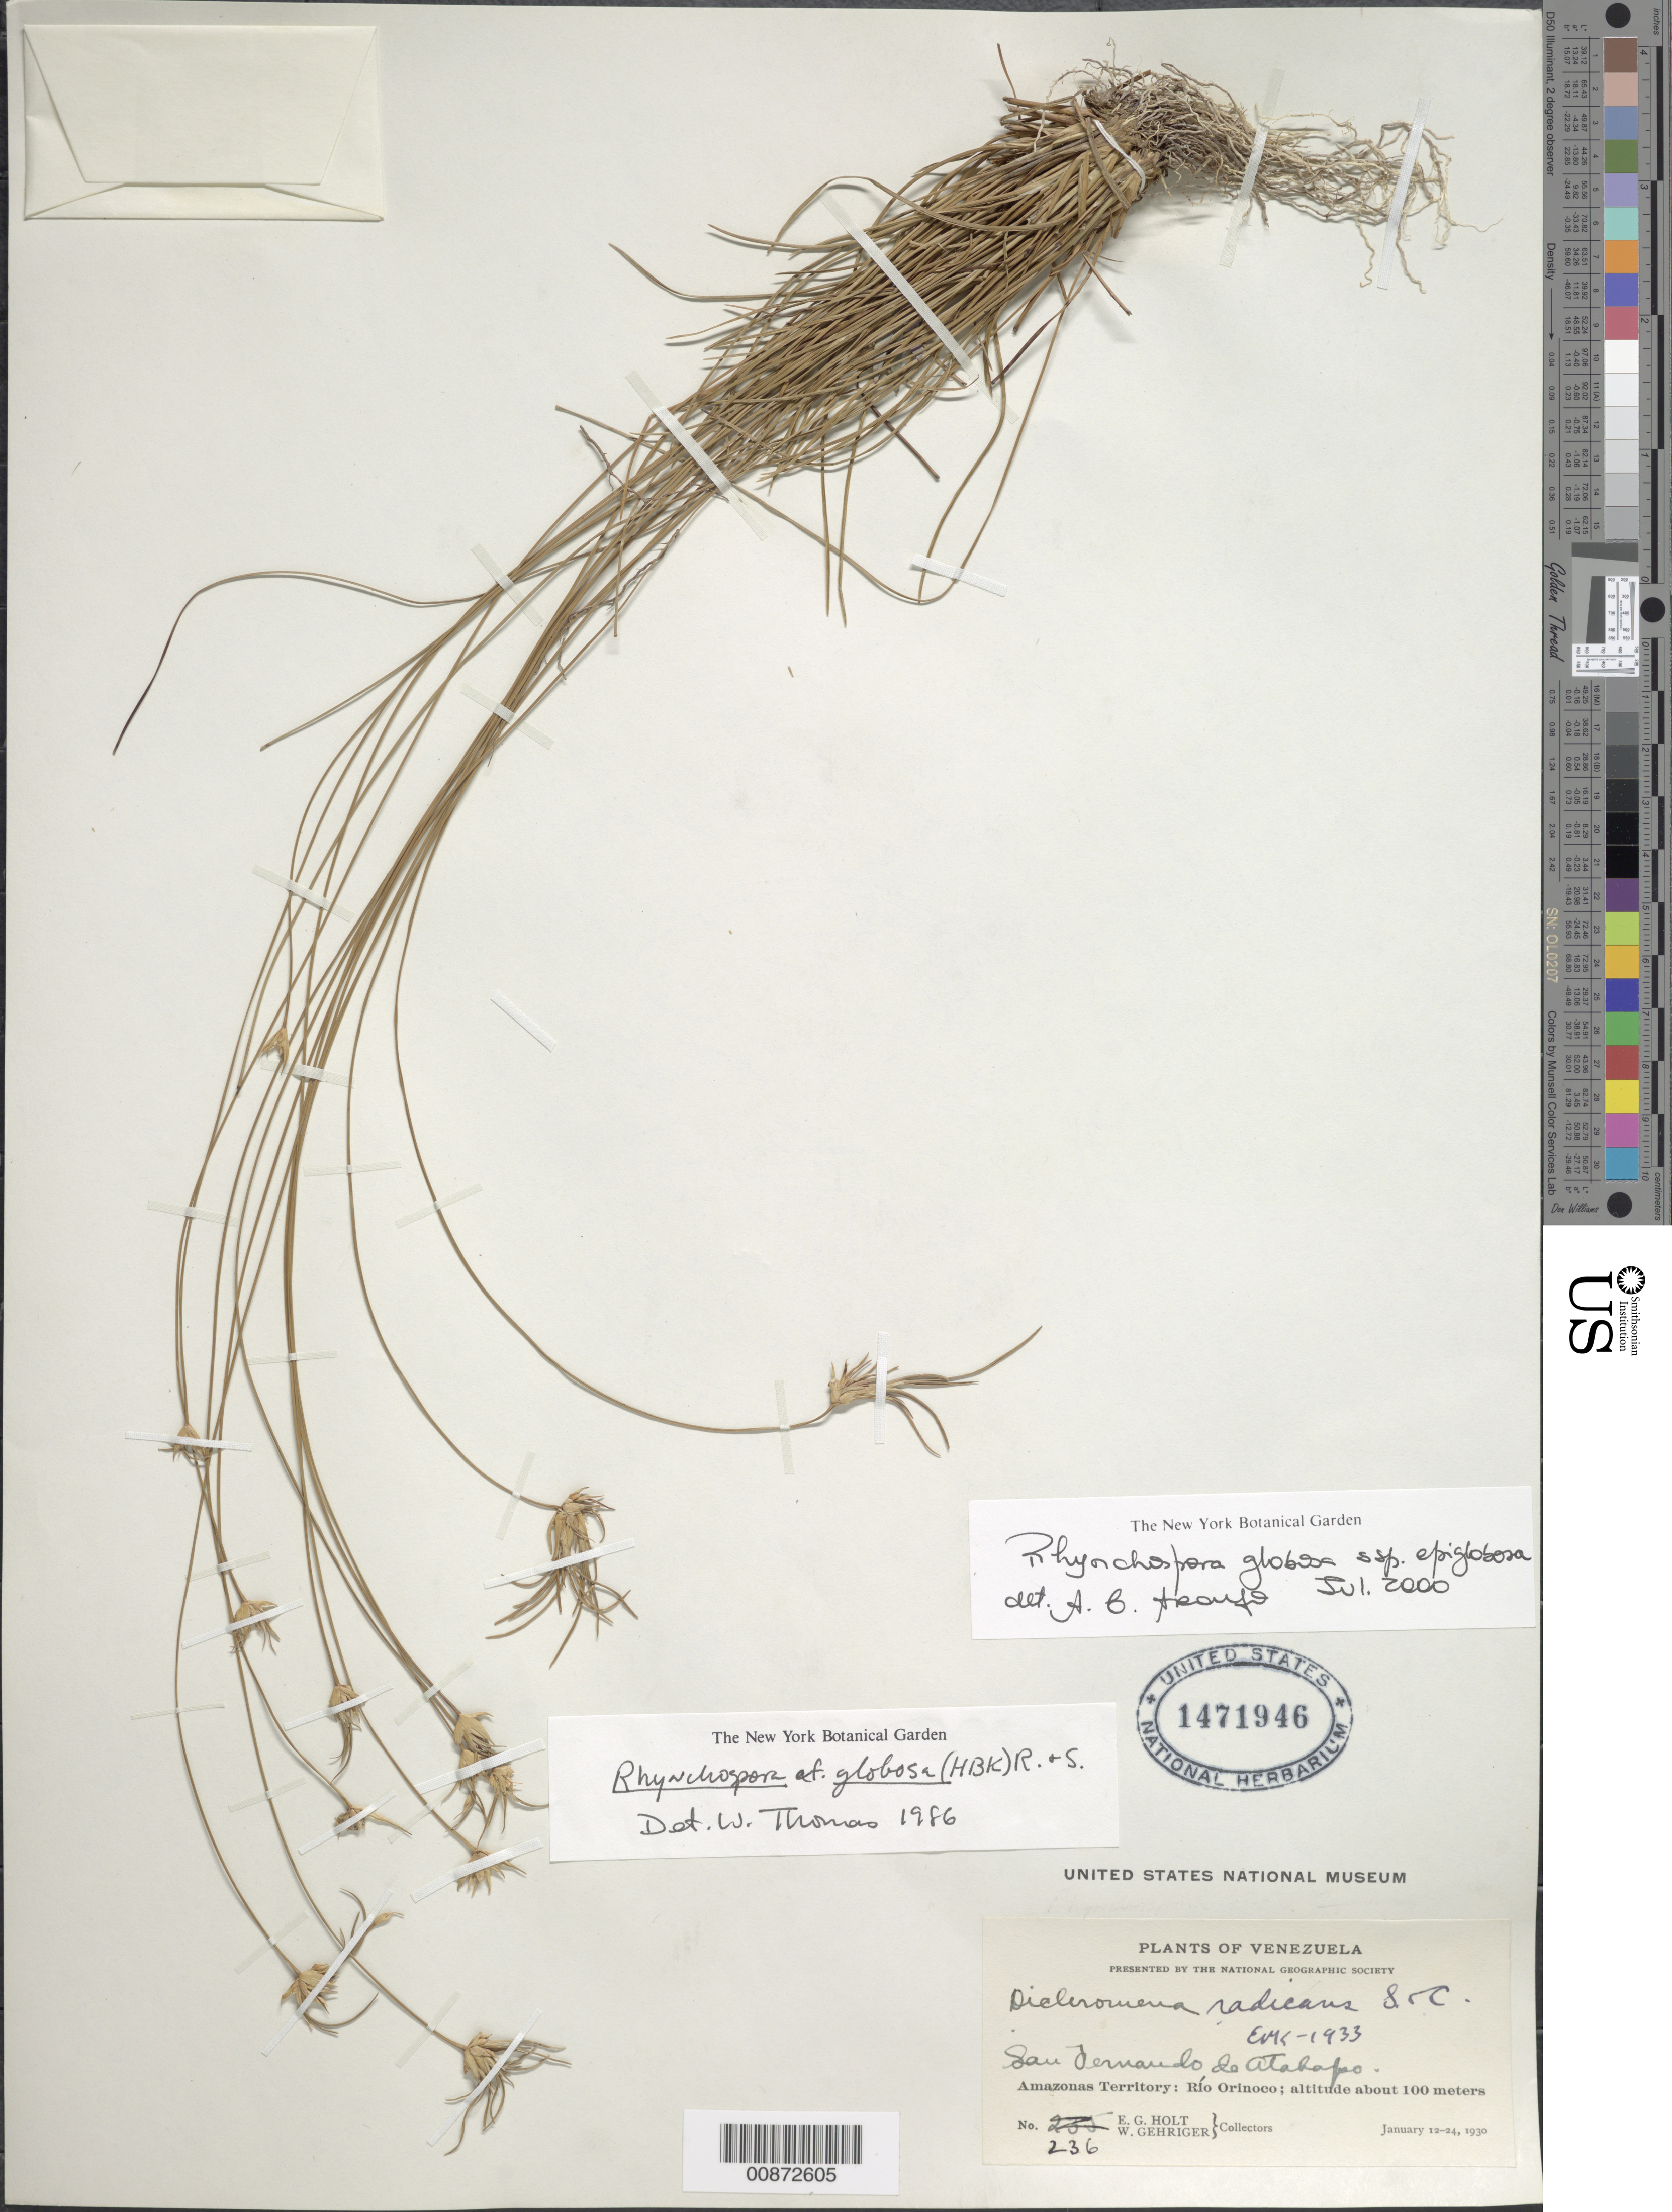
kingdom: Plantae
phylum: Tracheophyta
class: Liliopsida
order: Poales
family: Cyperaceae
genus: Rhynchospora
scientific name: Rhynchospora globosa subsp. globosa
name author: (Kunth) Roem. & Schult.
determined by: Araújo, A. C.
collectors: E. Holt & W. Gehriger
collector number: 236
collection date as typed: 12-Jan-30 to 24-Jan-30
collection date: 1930-01-12/1930-01-24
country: Venezuela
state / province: Amazonas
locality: Río Orinoco, San Fernando de Atabapo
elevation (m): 100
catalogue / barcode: US 1471946